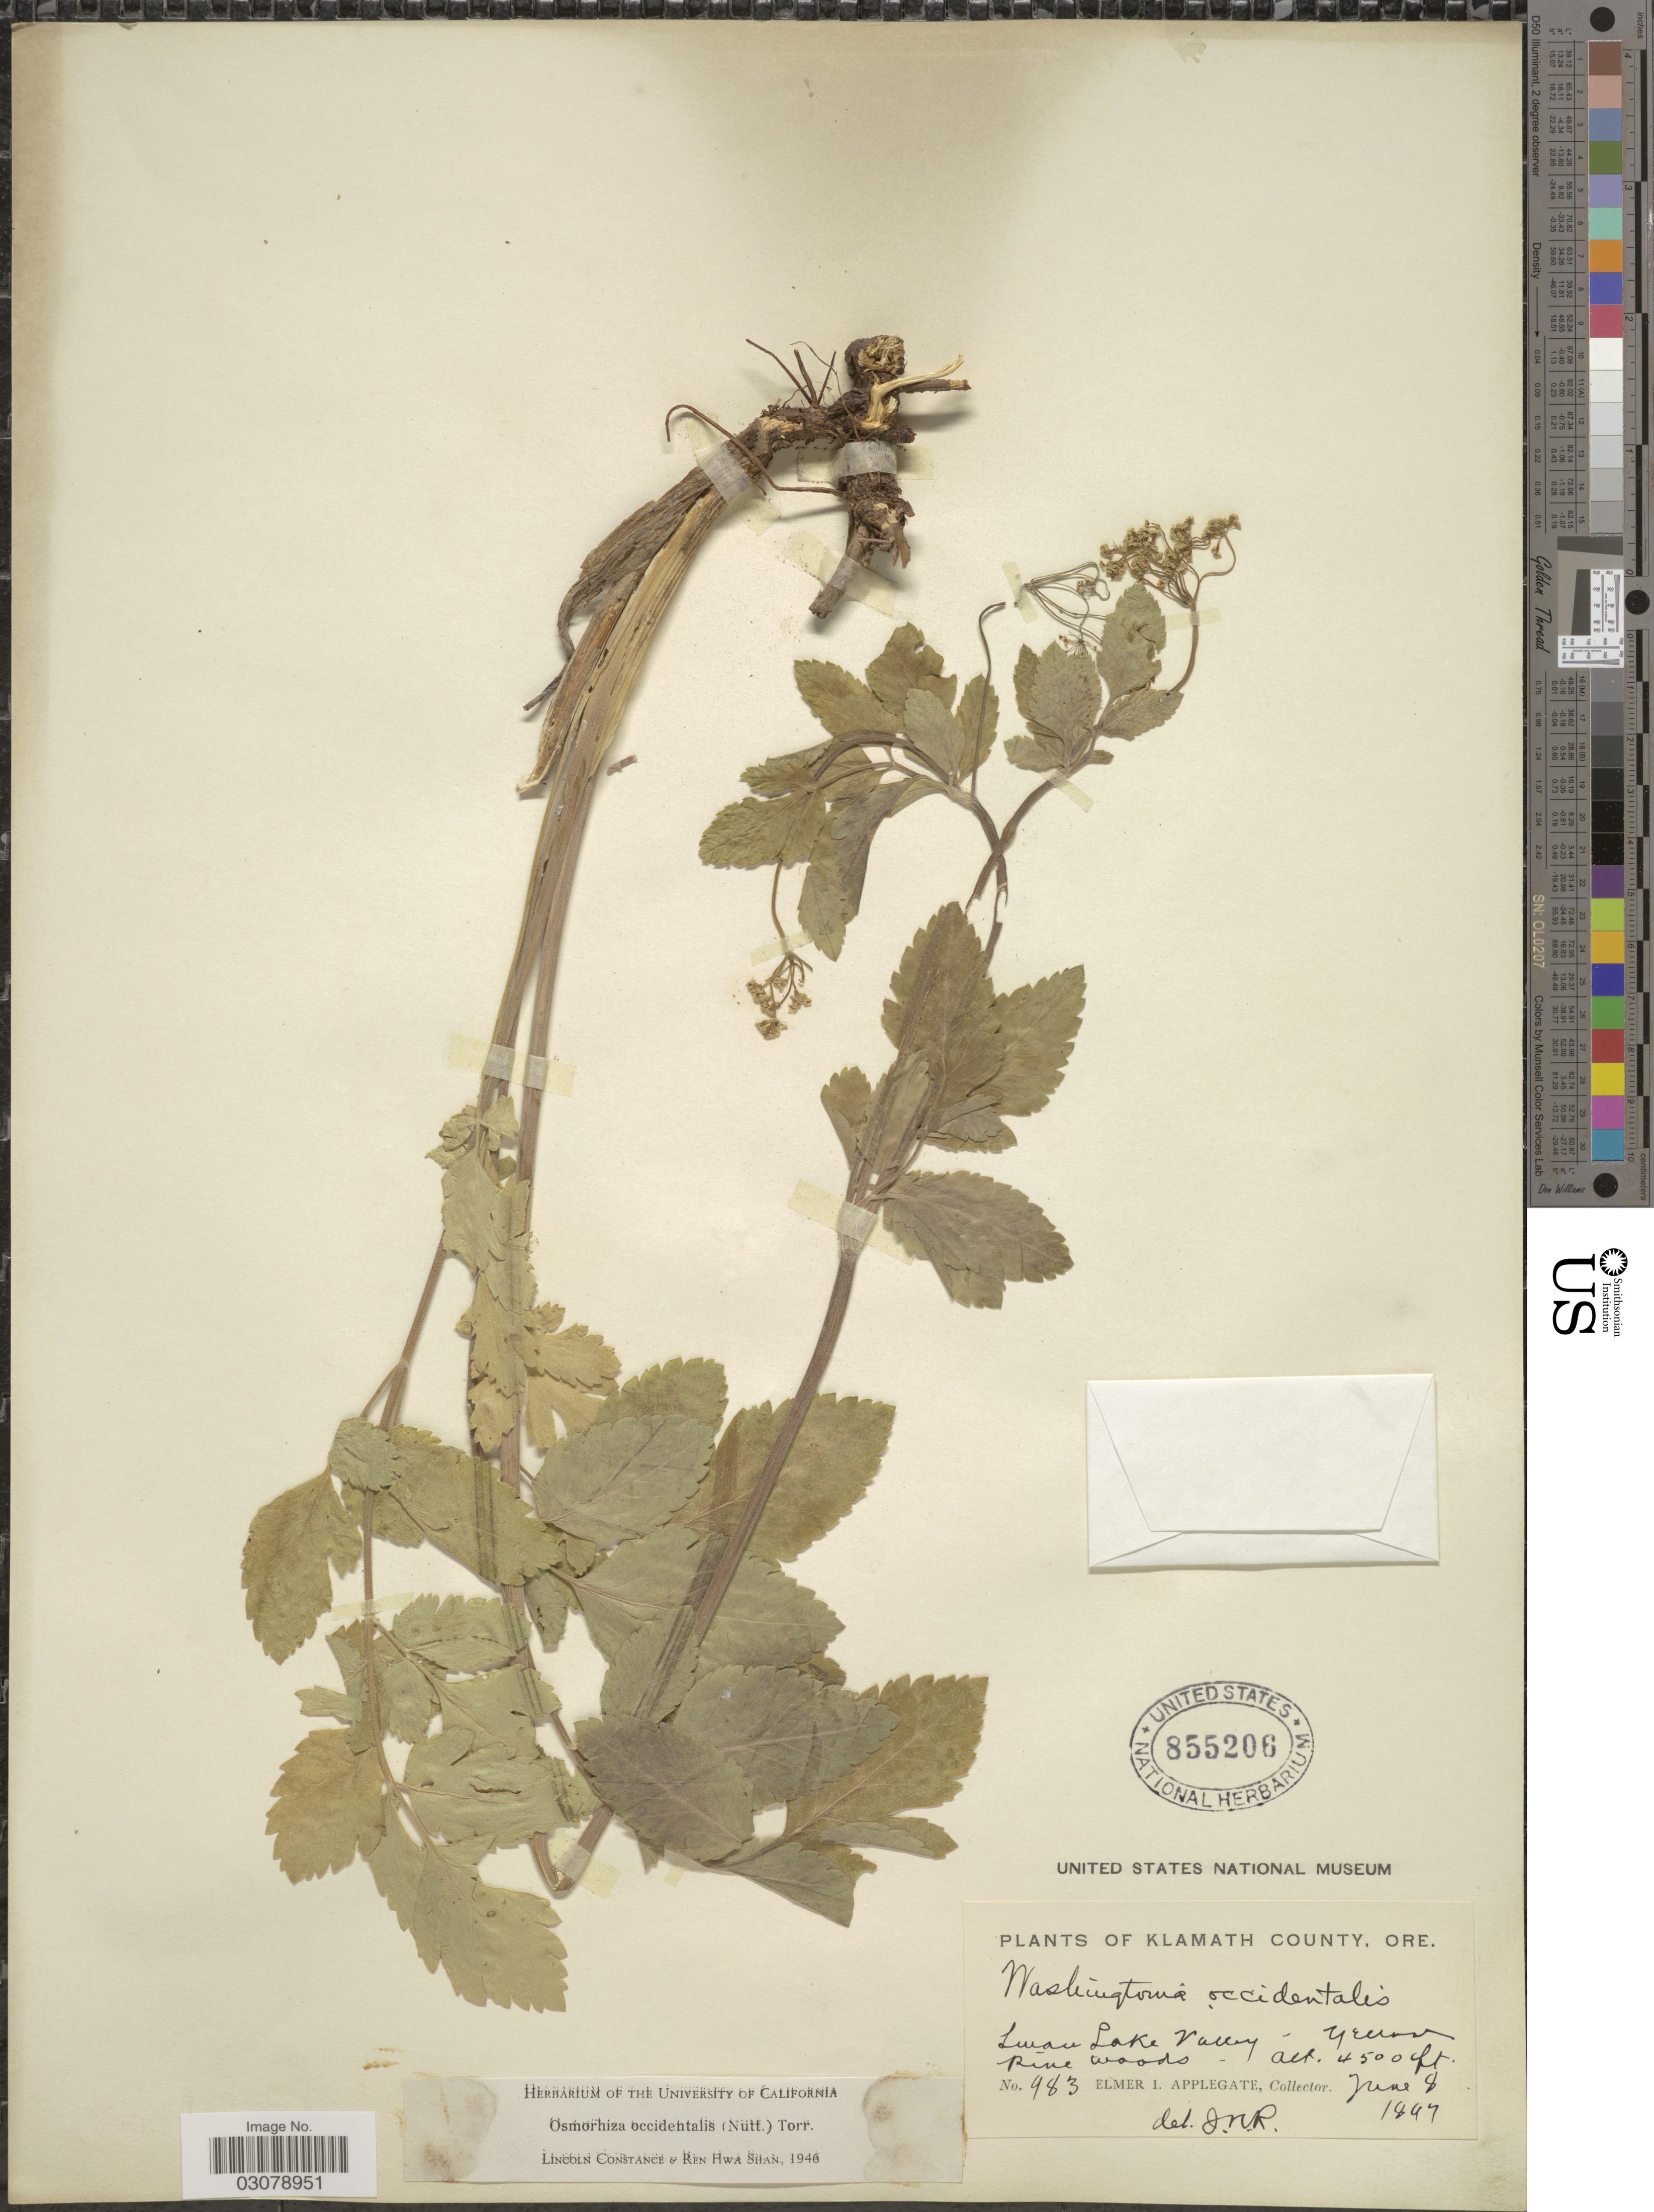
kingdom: Plantae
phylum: Tracheophyta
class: Magnoliopsida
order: Apiales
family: Apiaceae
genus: Osmorhiza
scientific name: Osmorhiza occidentalis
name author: (Nutt.) Torr.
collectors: E. I. Applegate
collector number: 983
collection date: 1897-06-08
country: United States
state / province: Oregon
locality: Klamath County, Swan Lake Valley, Yellow pine woods.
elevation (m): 1372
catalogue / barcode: US 855206